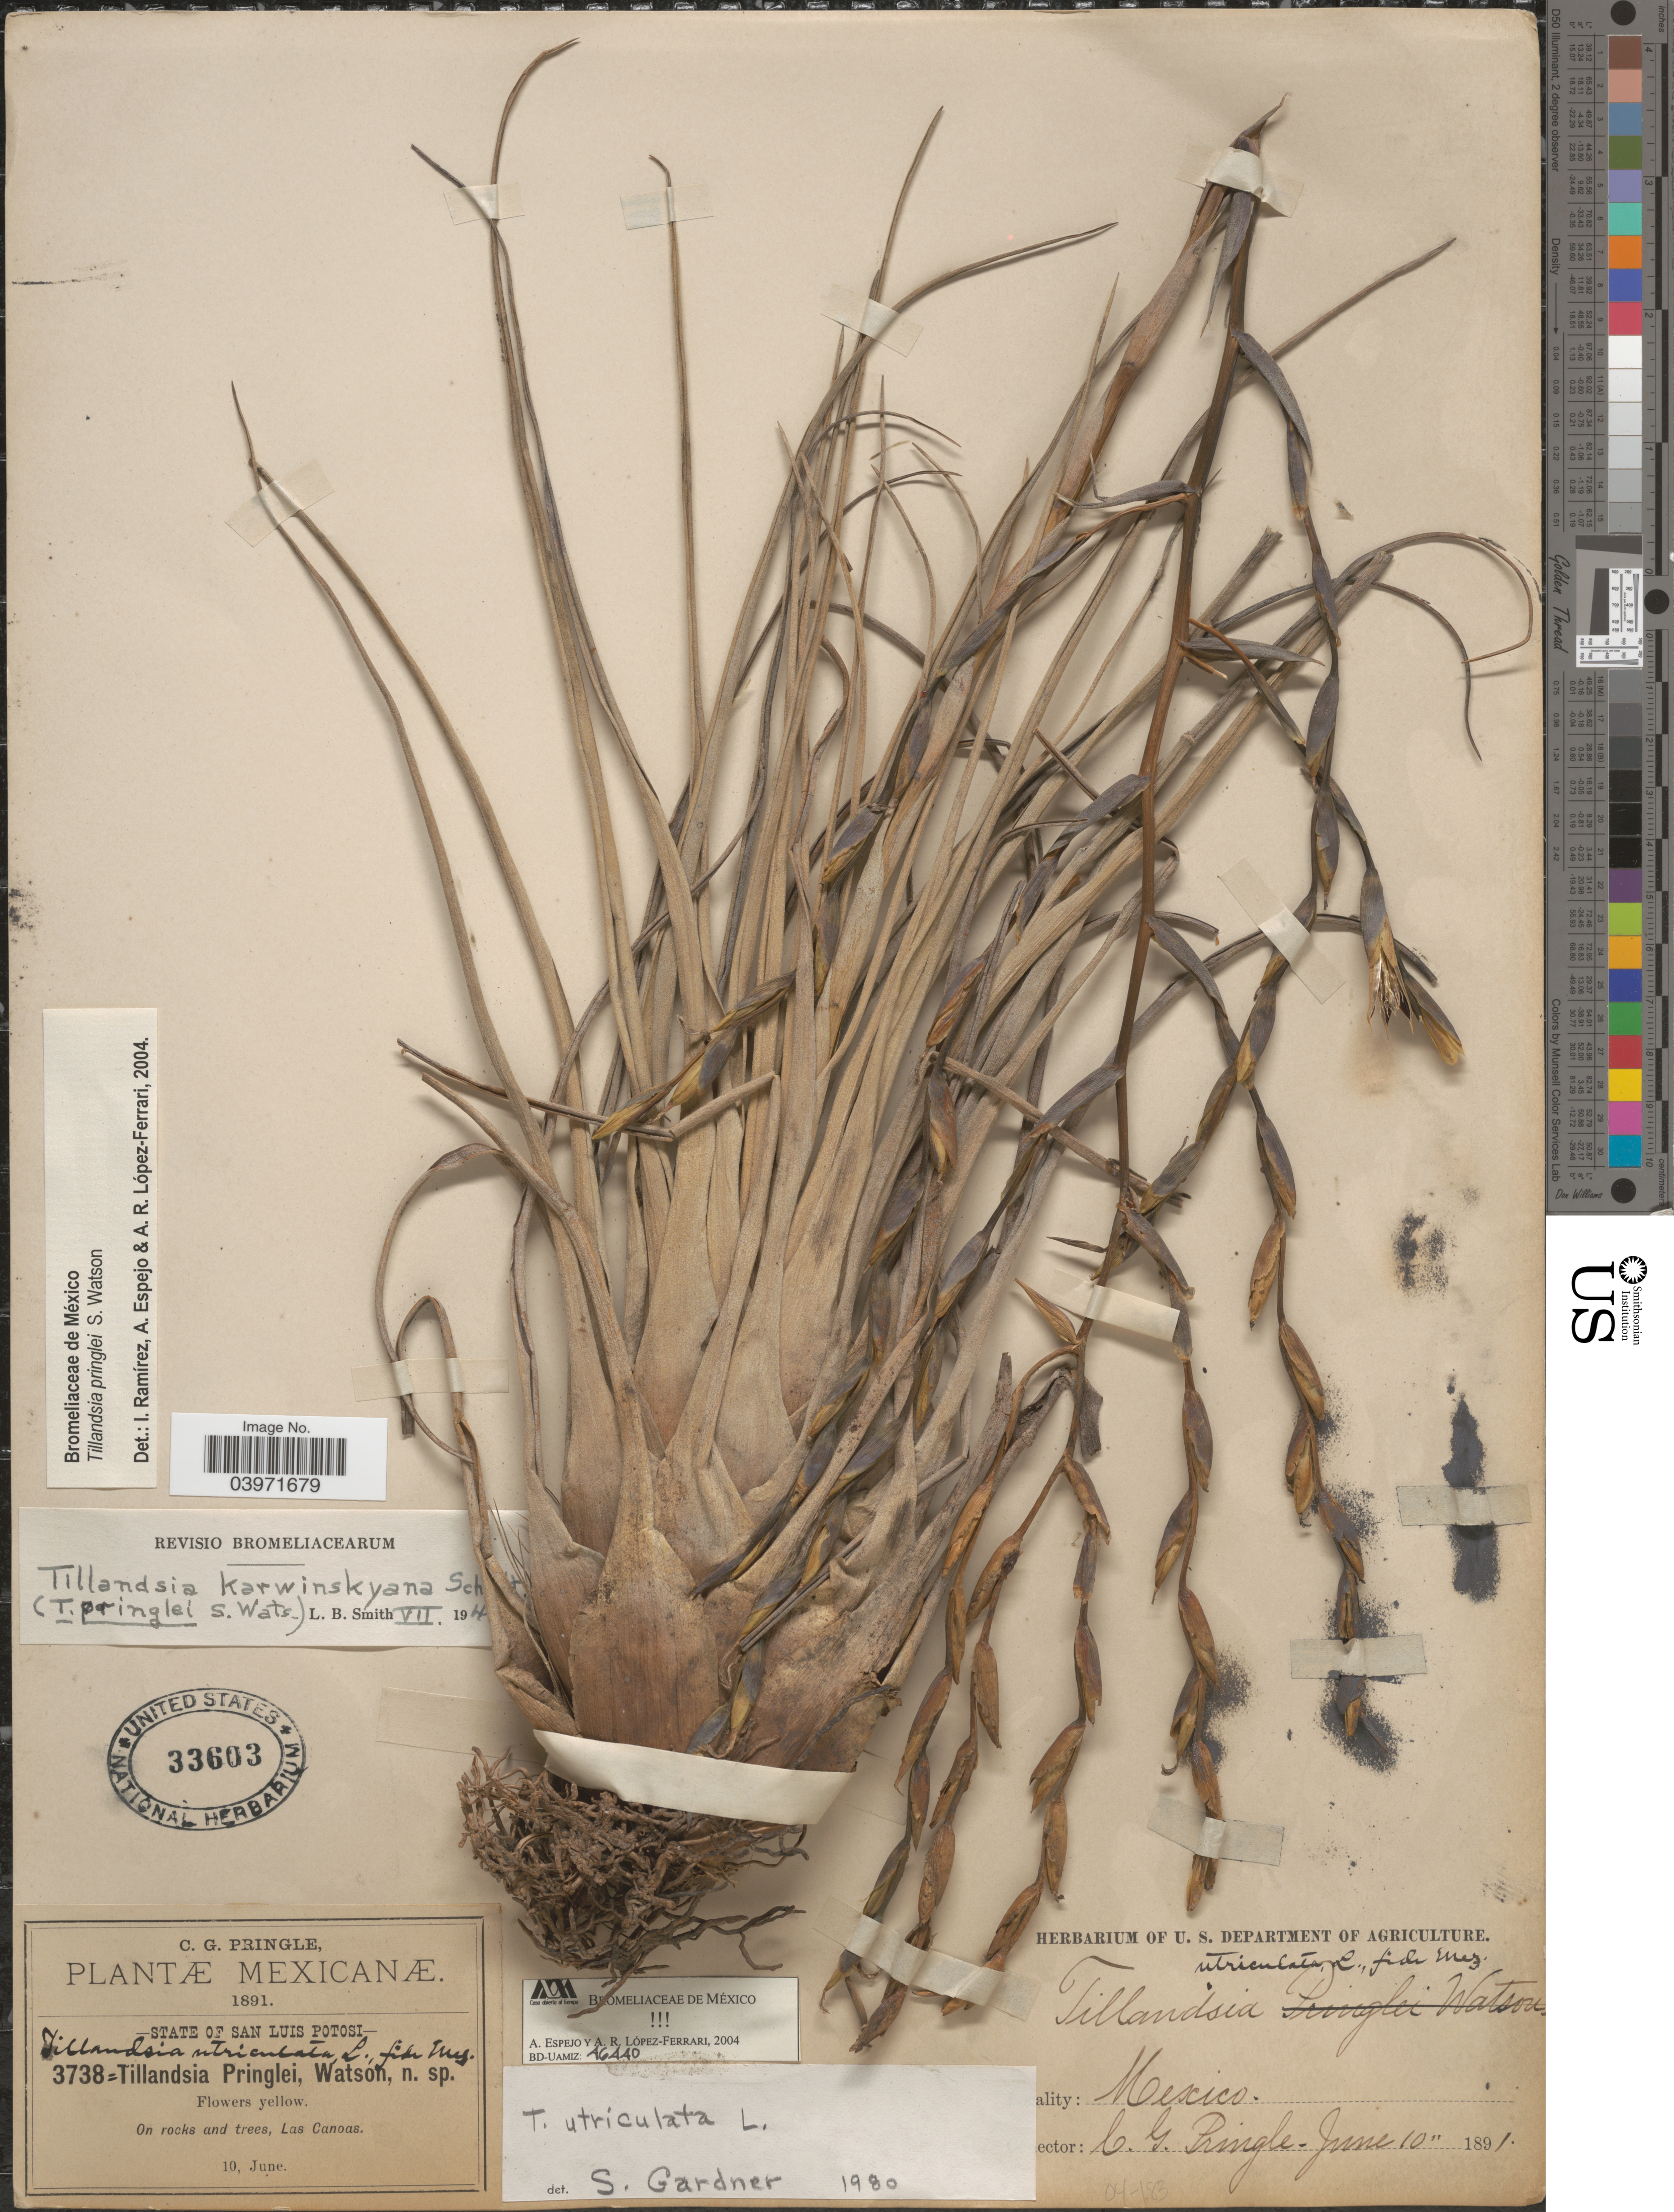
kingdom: Plantae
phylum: Tracheophyta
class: Liliopsida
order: Poales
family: Bromeliaceae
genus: Tillandsia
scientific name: Tillandsia pringlei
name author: S. Watson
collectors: C. G. Pringle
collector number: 3738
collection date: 1891-06-10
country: Mexico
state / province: San Luis Potosí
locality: On rocks and trees, Las Canoas.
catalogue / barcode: US 33603